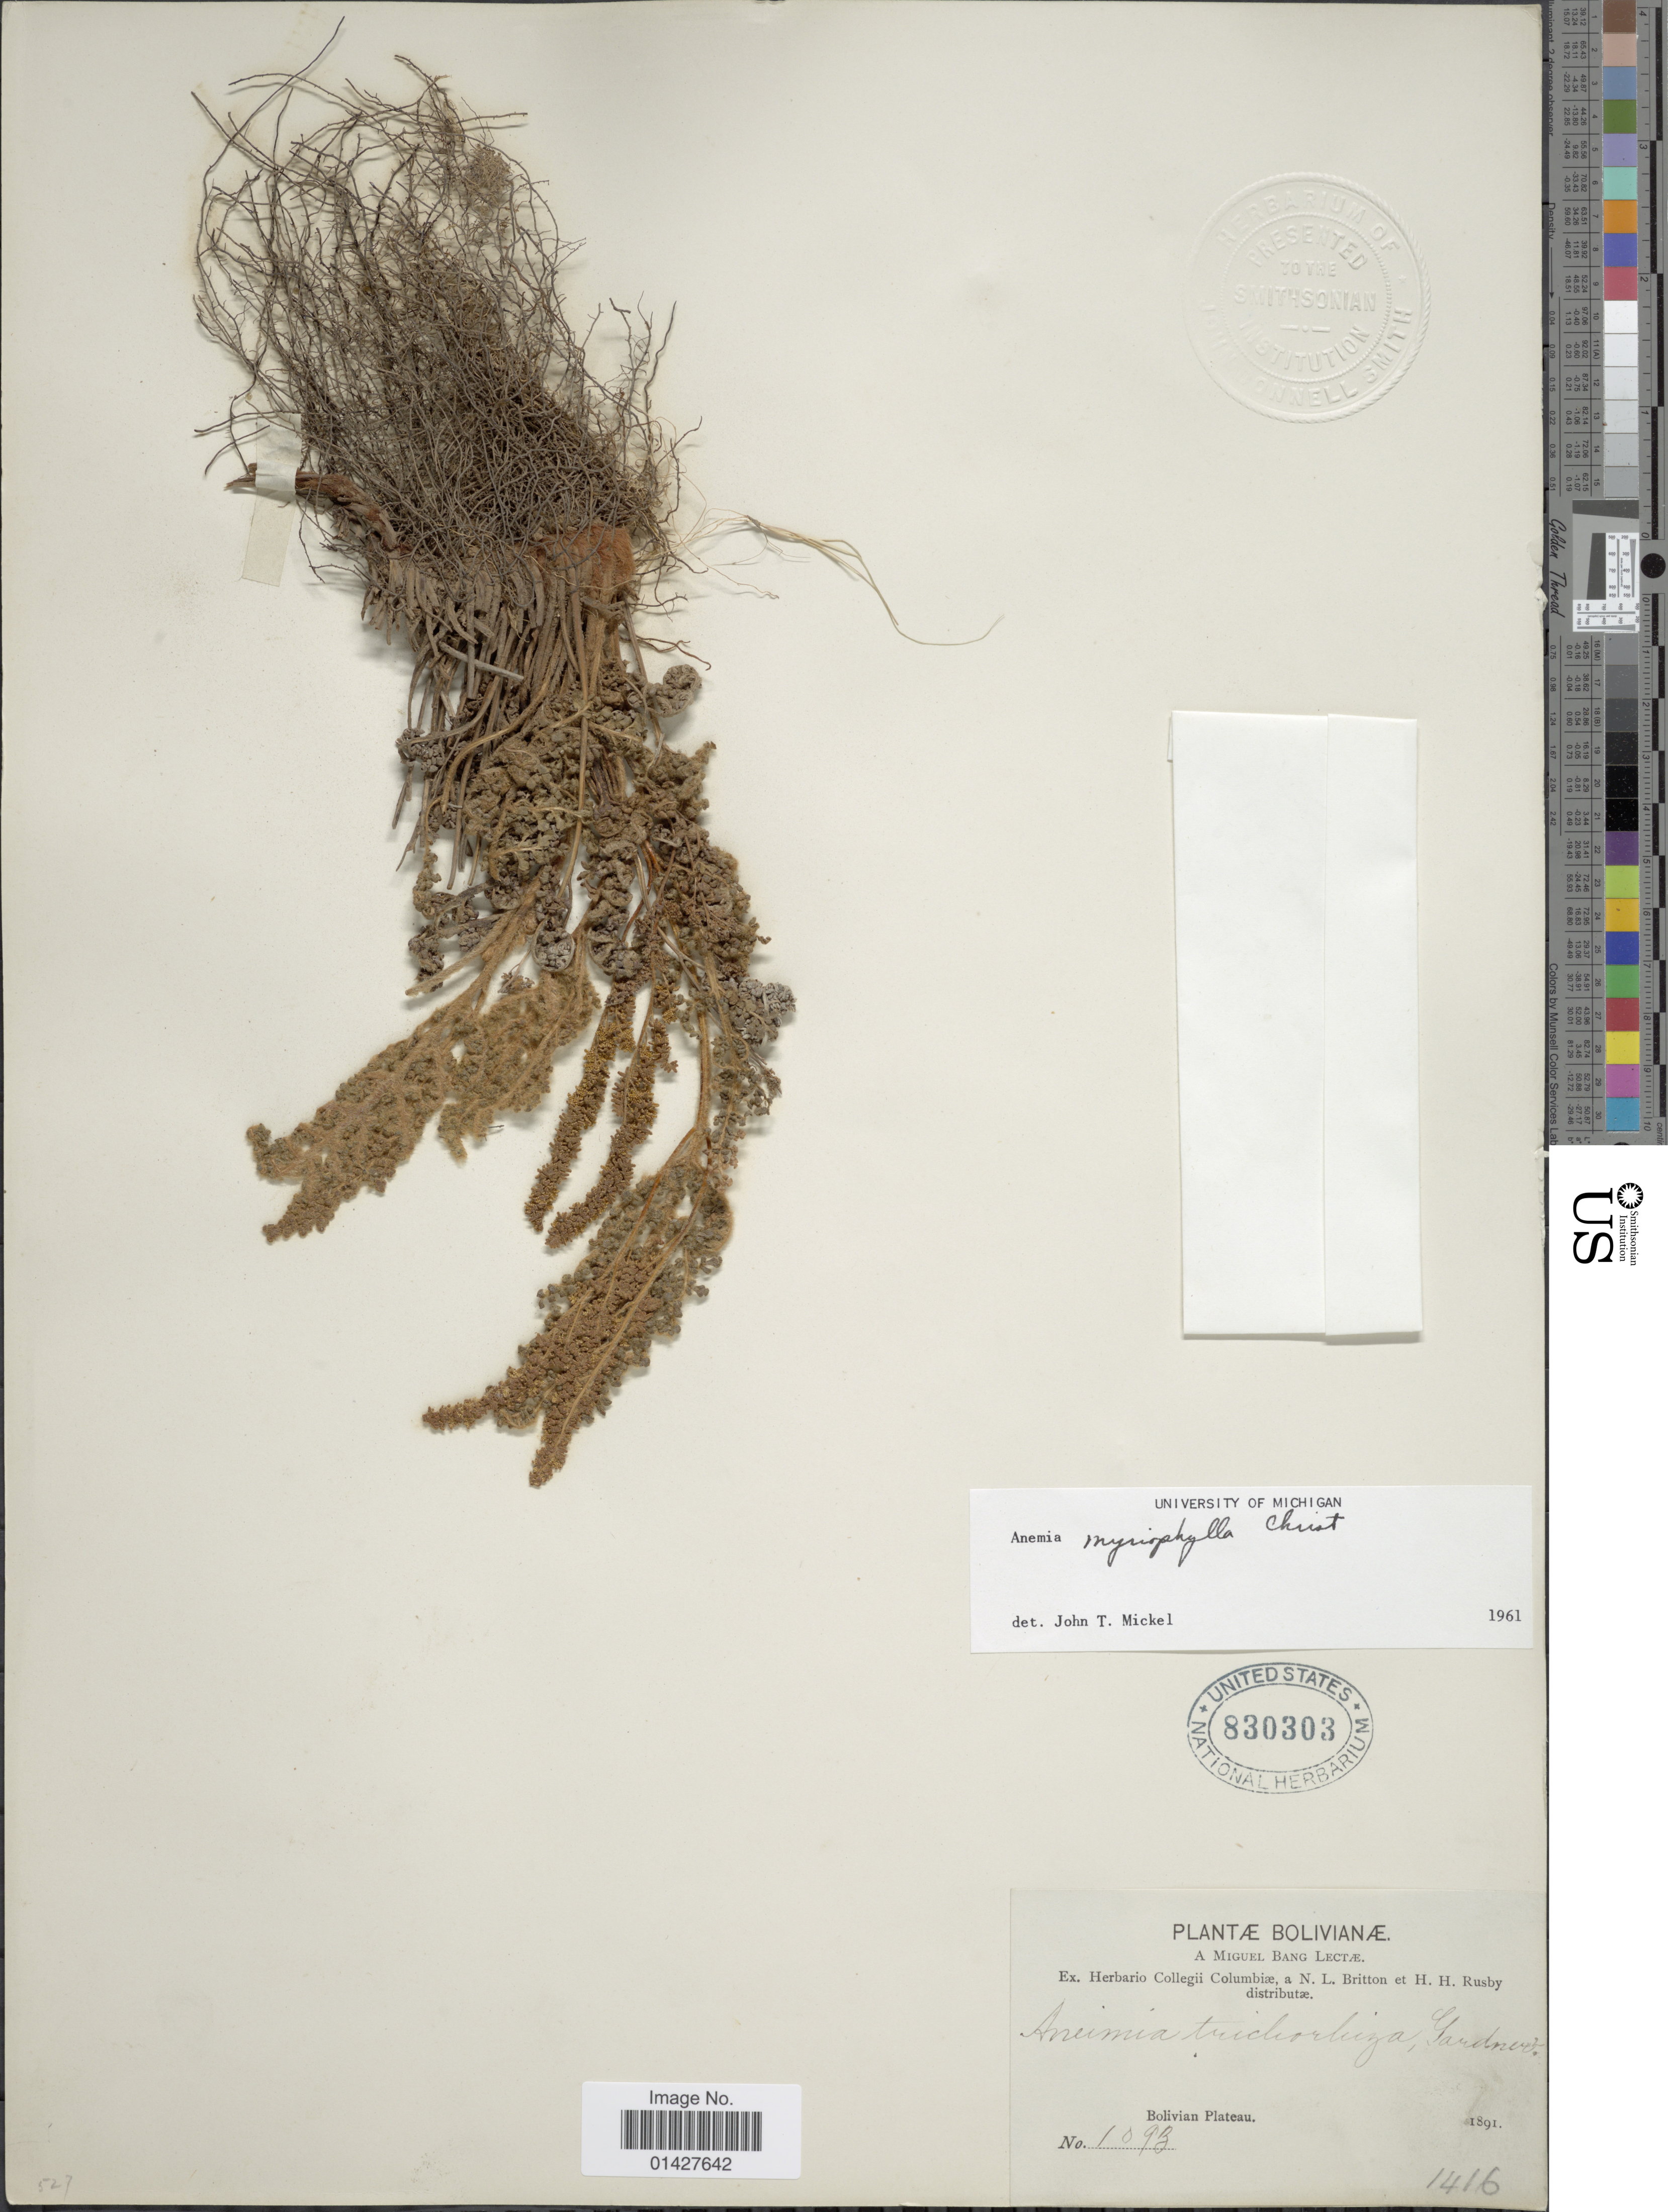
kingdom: Plantae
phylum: Tracheophyta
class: Polypodiopsida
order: Schizaeales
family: Anemiaceae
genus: Anemia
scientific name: Anemia myriophylla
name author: Christ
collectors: M. Bang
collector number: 1093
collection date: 1891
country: Bolivia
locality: Bolivian Plateau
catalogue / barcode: US 830303